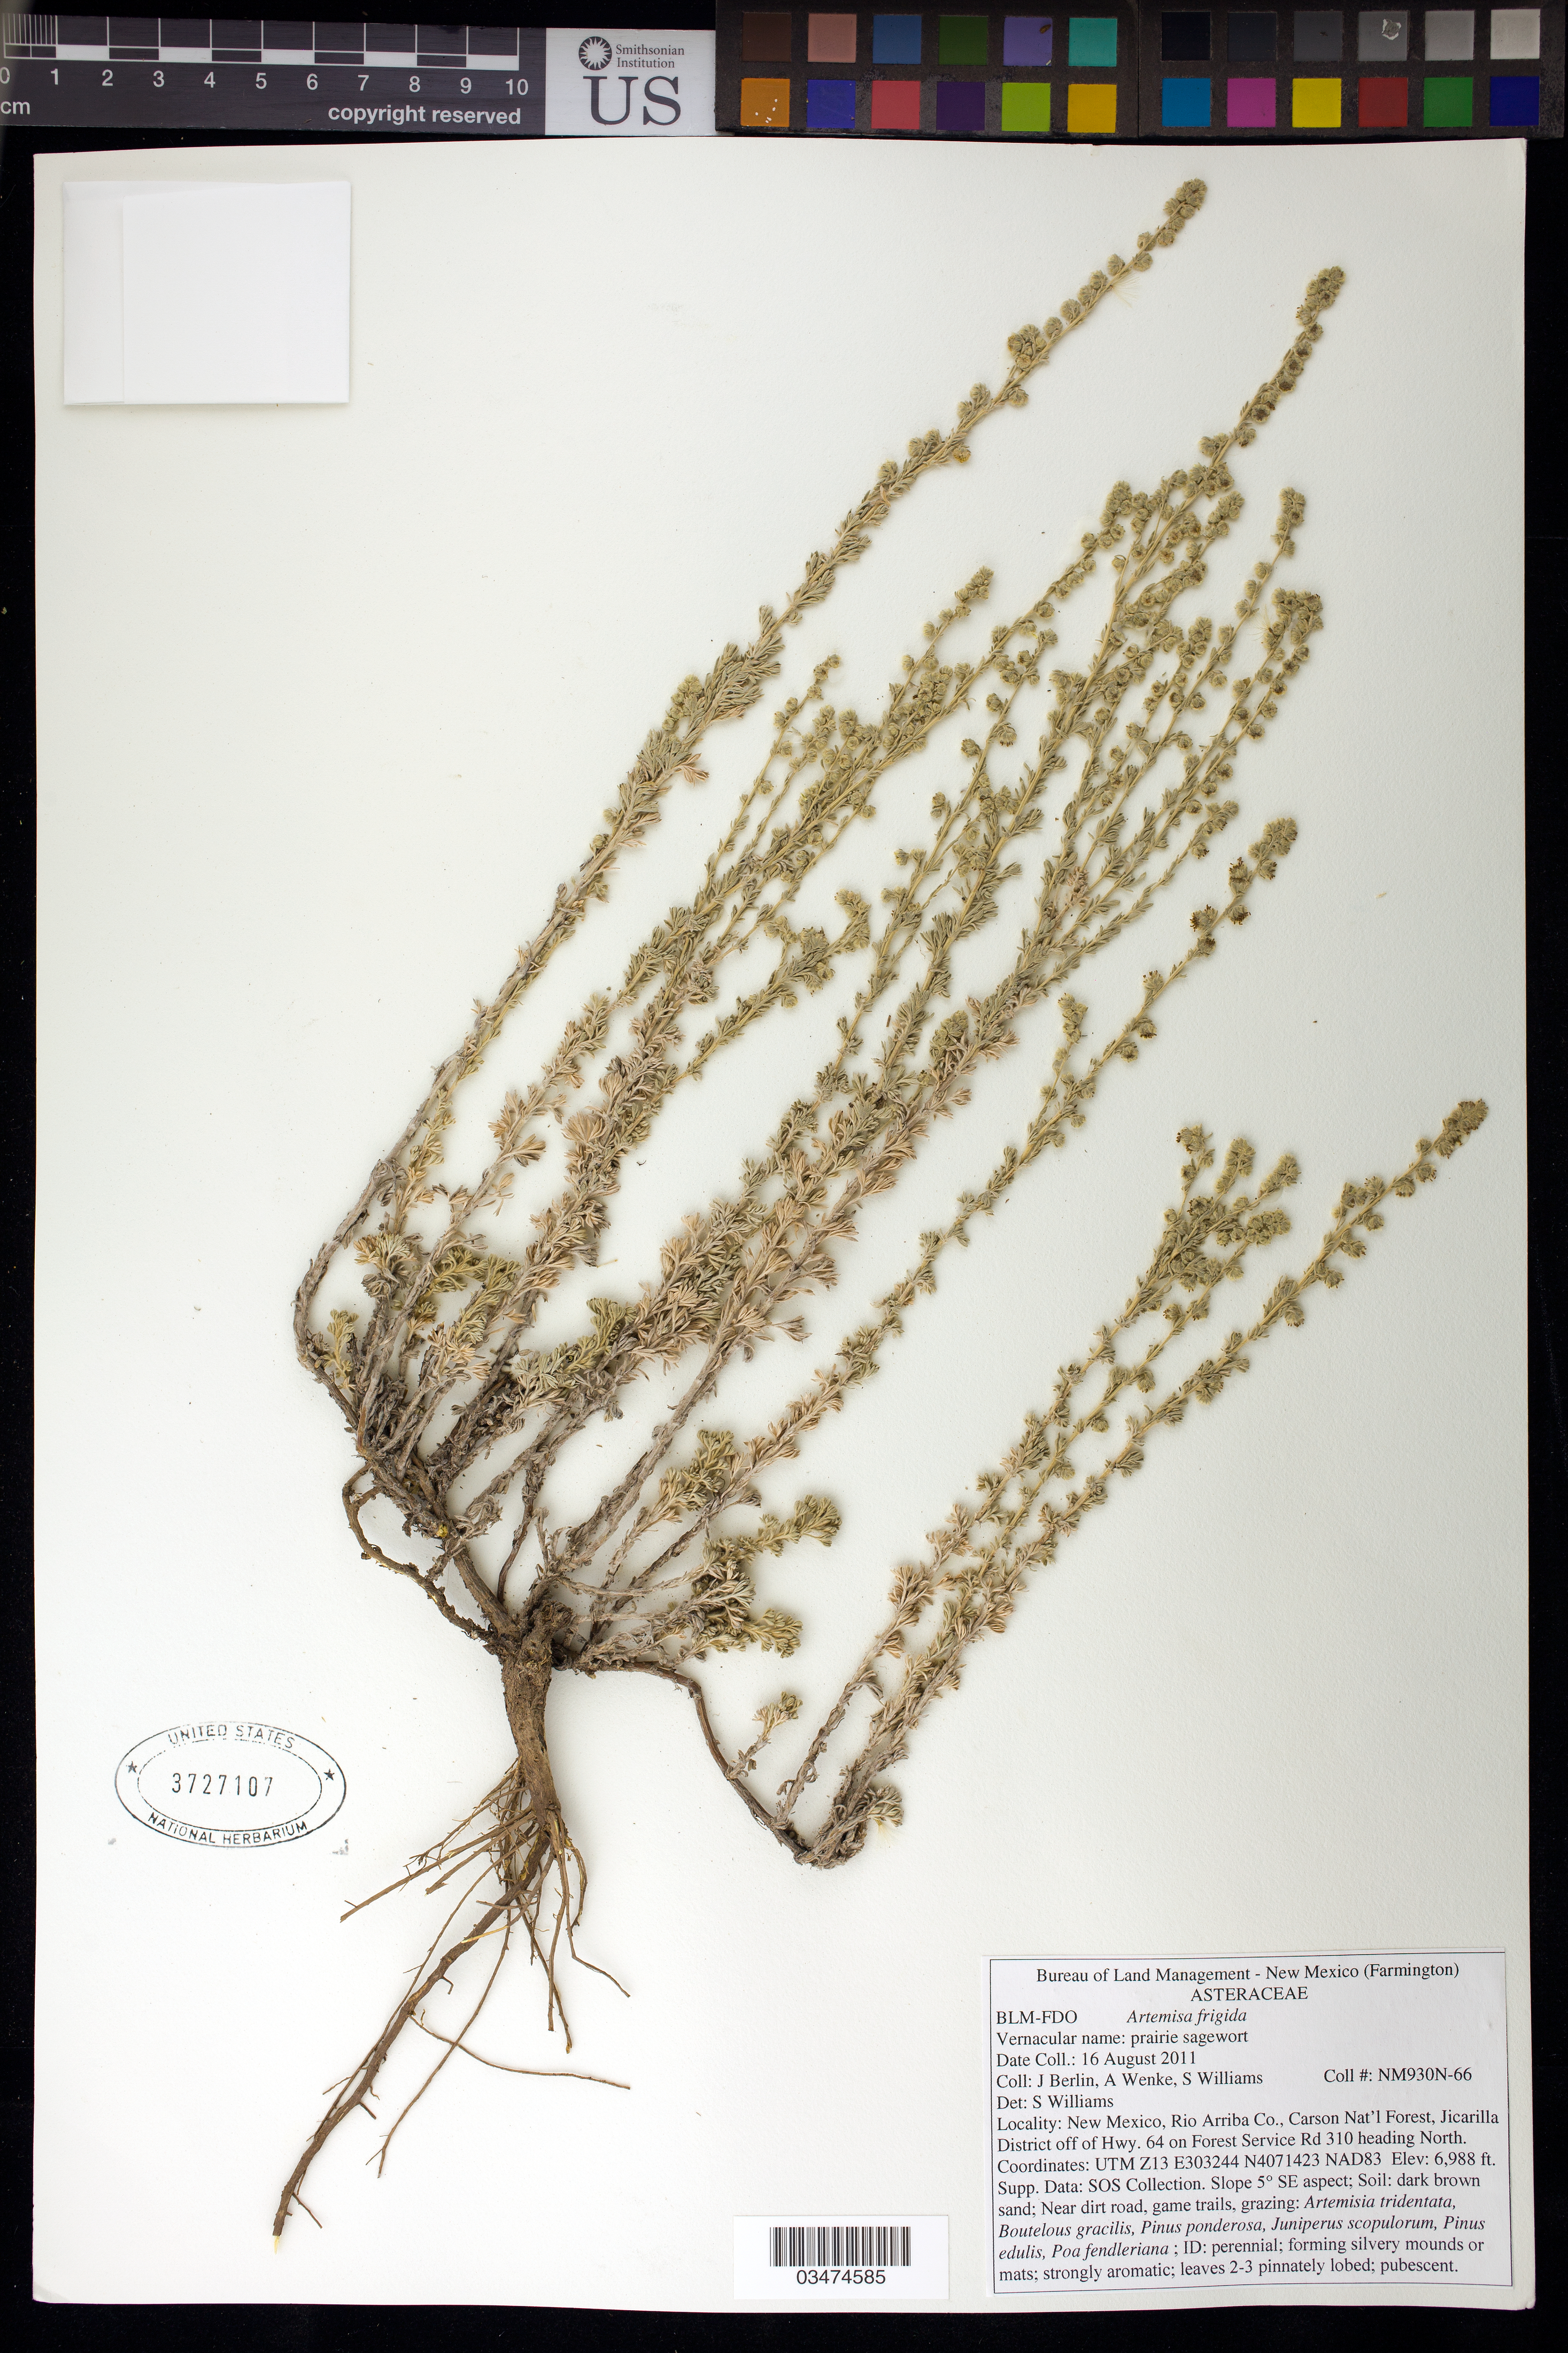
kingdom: Plantae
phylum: Tracheophyta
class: Magnoliopsida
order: Asterales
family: Asteraceae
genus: Artemisia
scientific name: Artemisia frigida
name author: Willd.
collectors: J. Berlin, A. Wenke & S. Williams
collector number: NM930N-66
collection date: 2011-08-16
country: United States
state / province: New Mexico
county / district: Rio Arriba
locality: Carson Nat'l Forest- Jicarilla district off Hwy 64, forest road 310 heading north.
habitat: Soil: dark brown sand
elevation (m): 2130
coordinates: N4071423, E303244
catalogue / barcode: US 3727107